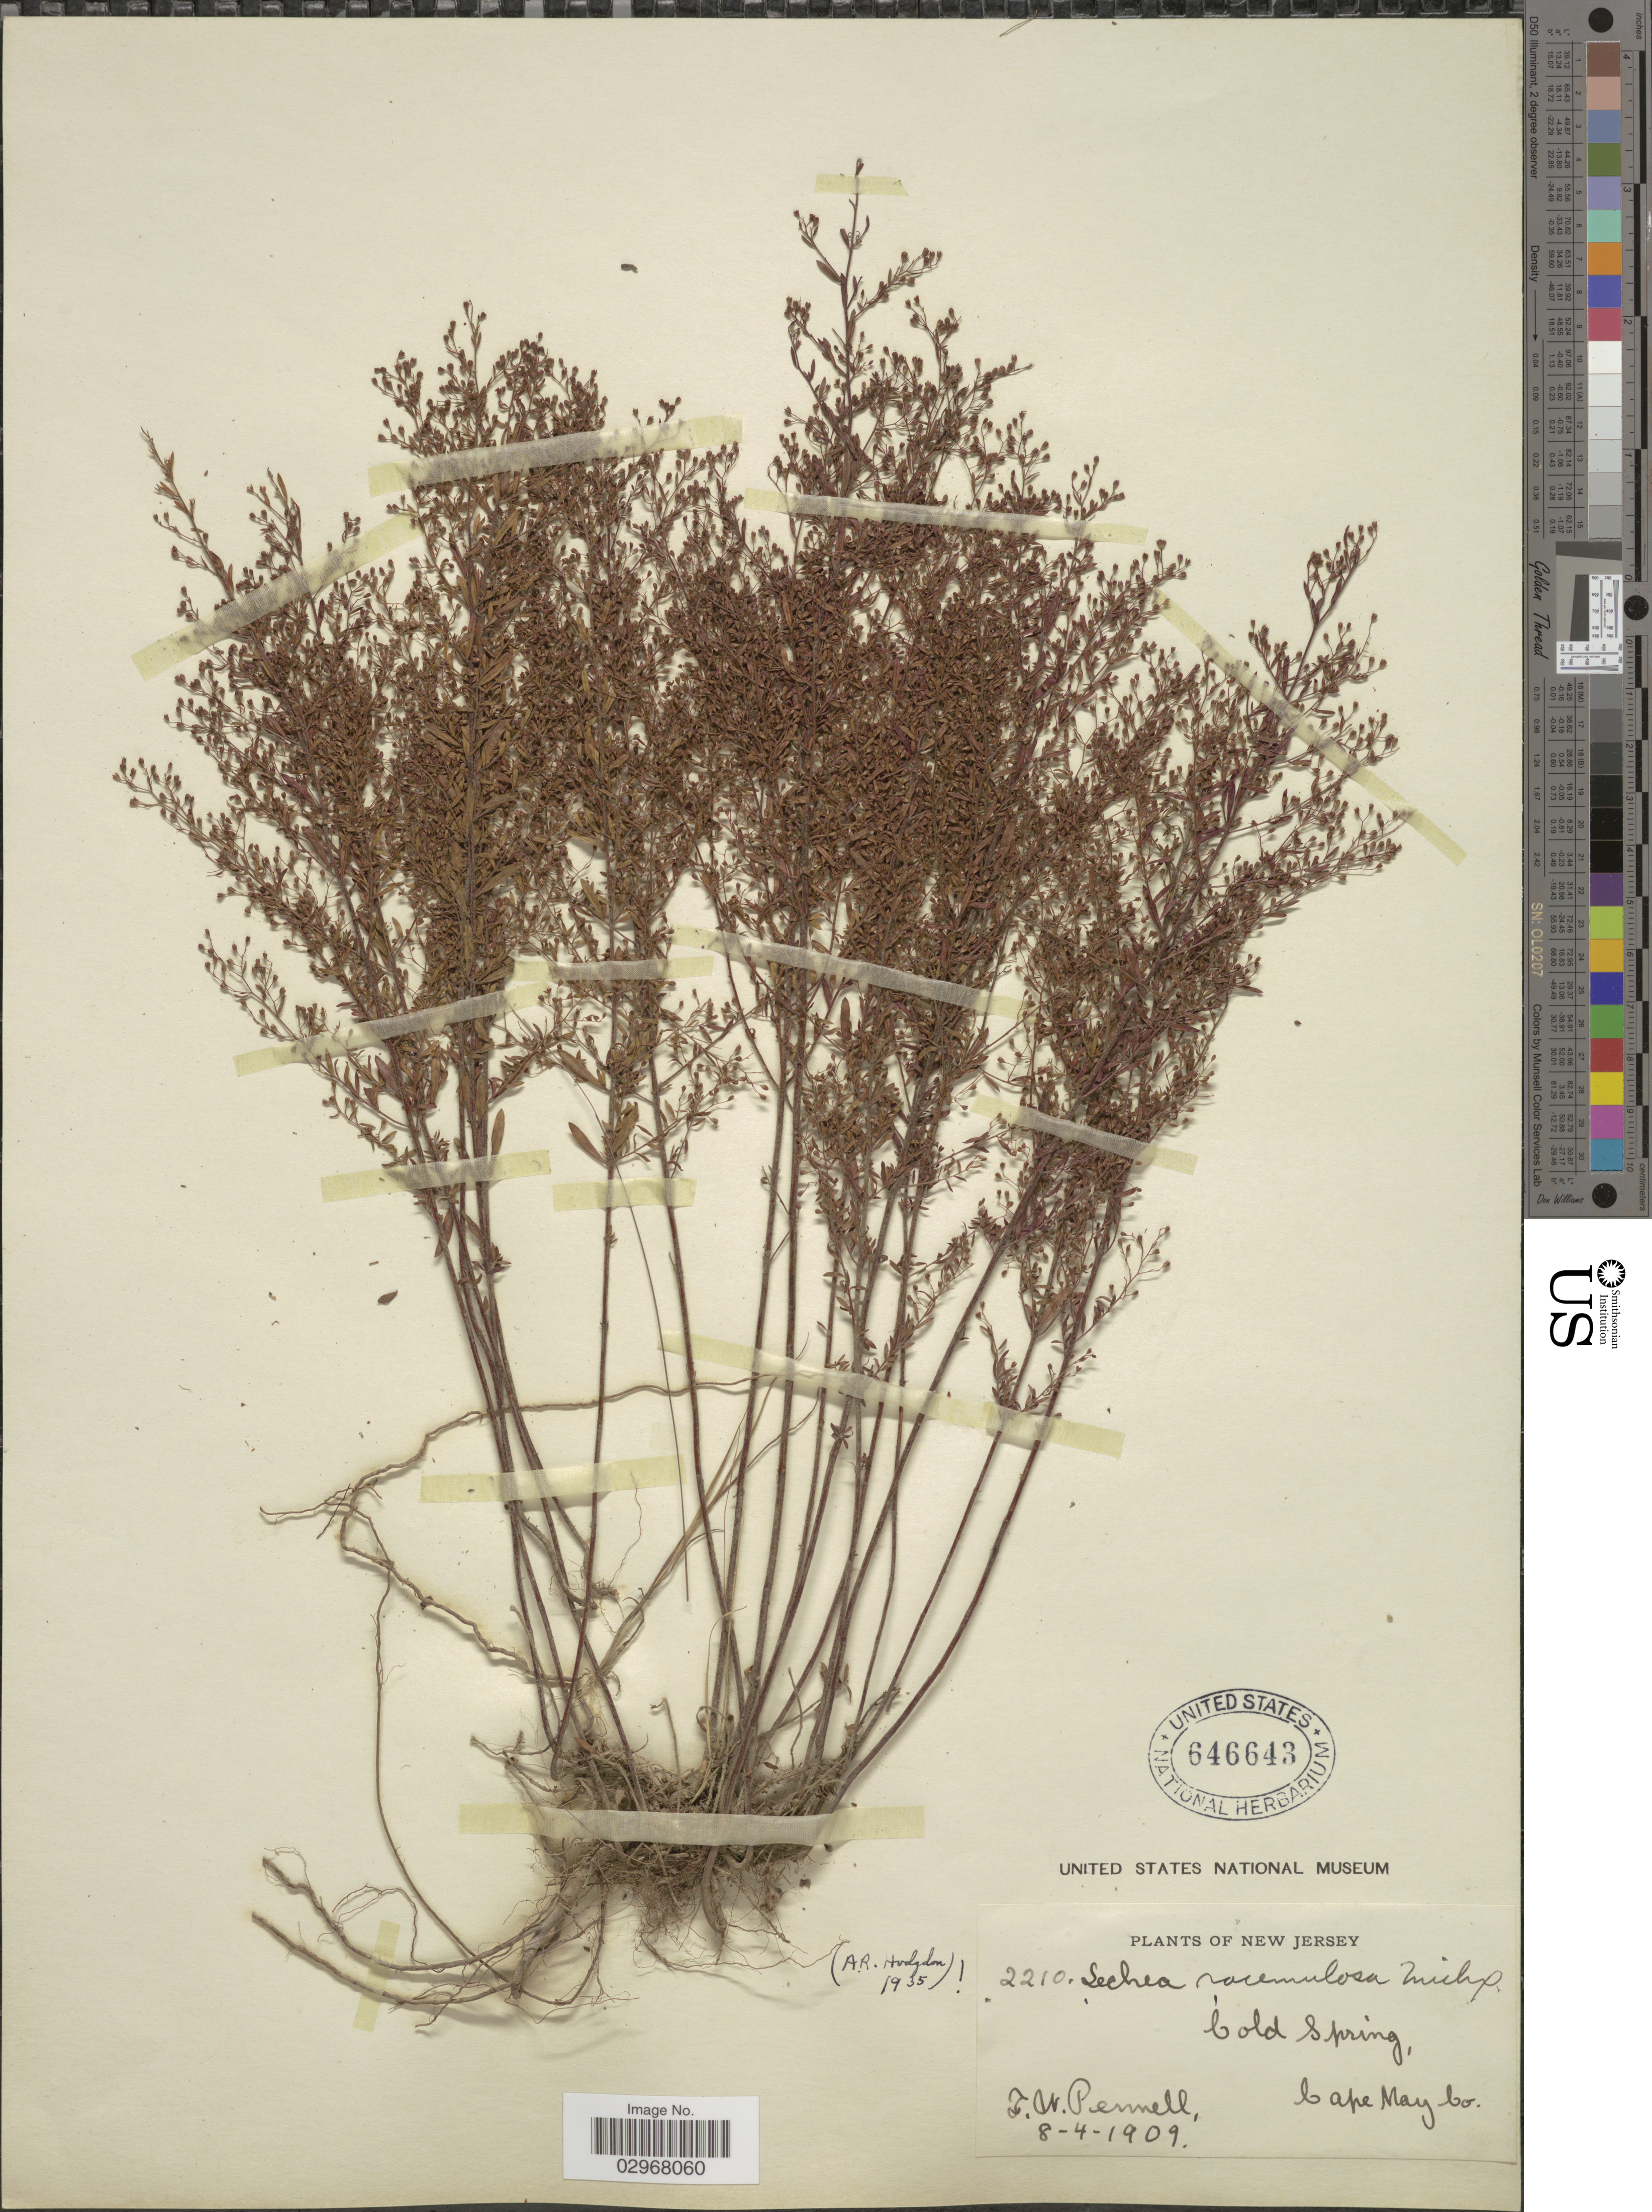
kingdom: Plantae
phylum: Tracheophyta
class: Magnoliopsida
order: Malvales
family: Cistaceae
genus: Lechea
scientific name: Lechea racemulosa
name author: Michx.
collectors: F. W. Pennell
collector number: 2210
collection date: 1909-04-08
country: United States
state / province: New Jersey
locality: Cold Spring, Cape May Co.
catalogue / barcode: US 646643